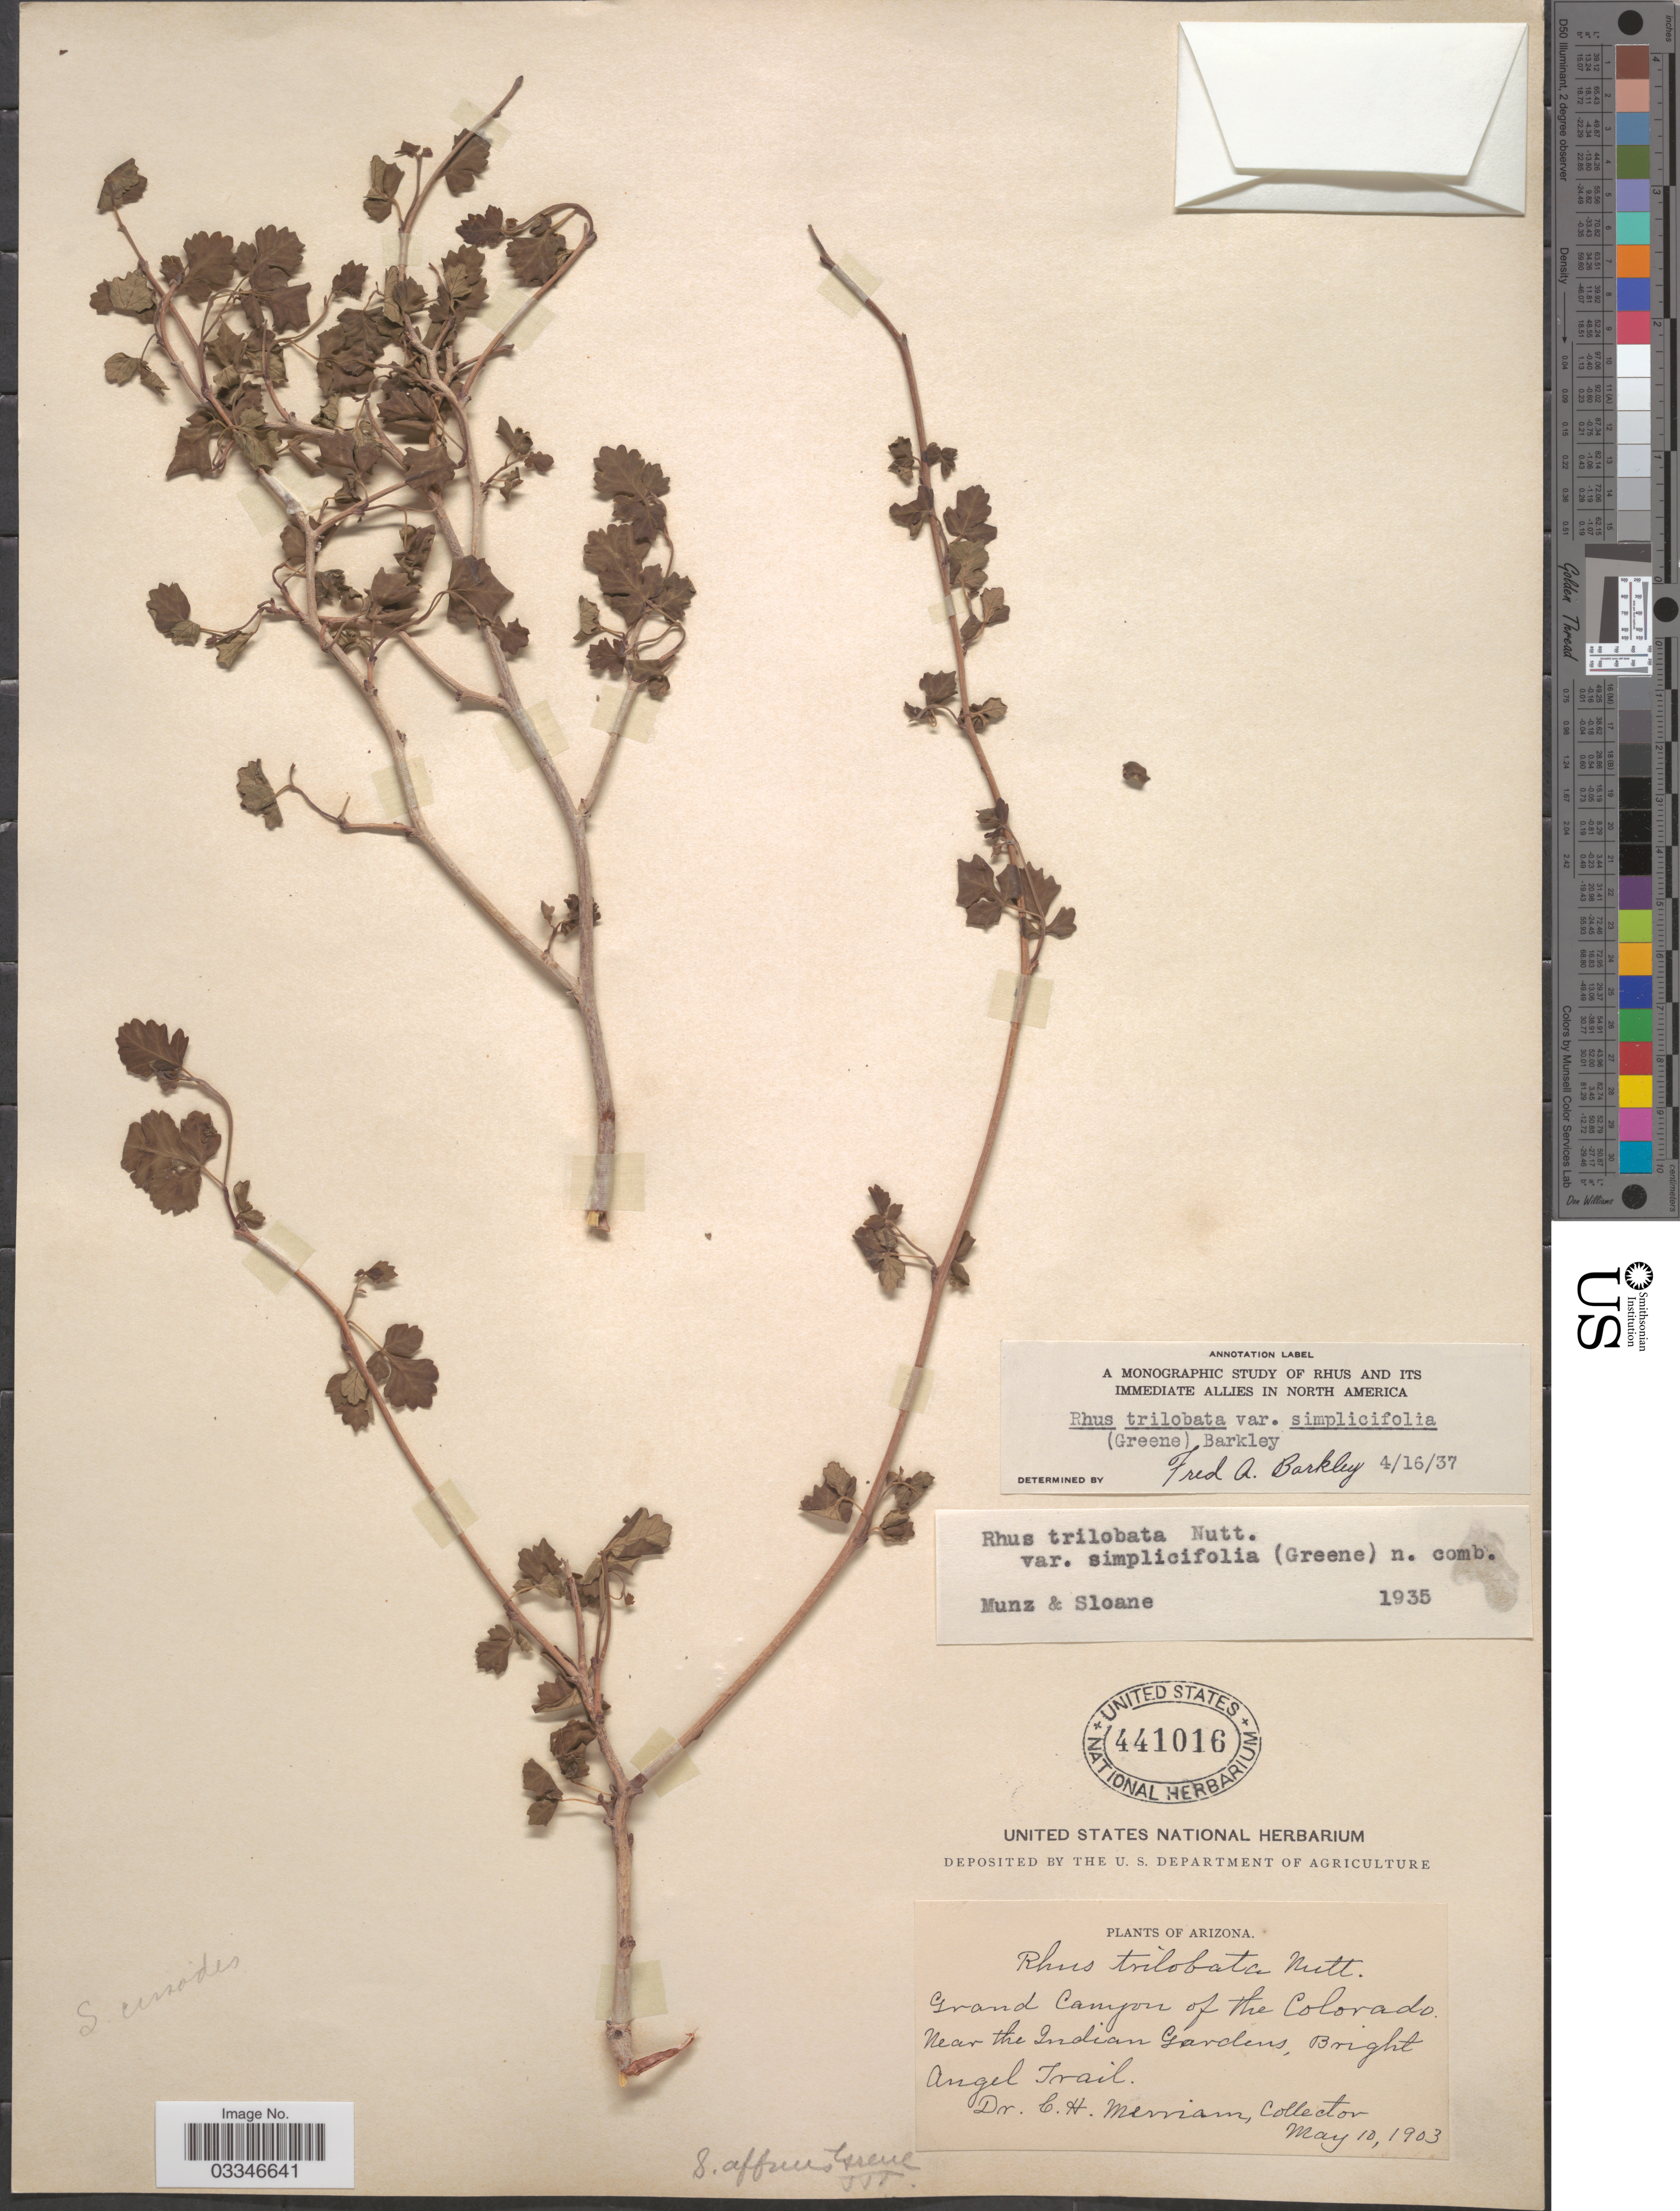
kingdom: Plantae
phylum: Tracheophyta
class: Magnoliopsida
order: Sapindales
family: Anacardiaceae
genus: Rhus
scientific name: Rhus trilobata var. simplicifolia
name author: (Greene) F.A. Barkley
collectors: C. Merriam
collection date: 1903-05-10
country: United States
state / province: Arizona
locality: Grand Canyon of the Colorado. Near the Indian Gardens, Bright Angel Trail.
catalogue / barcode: US 441016